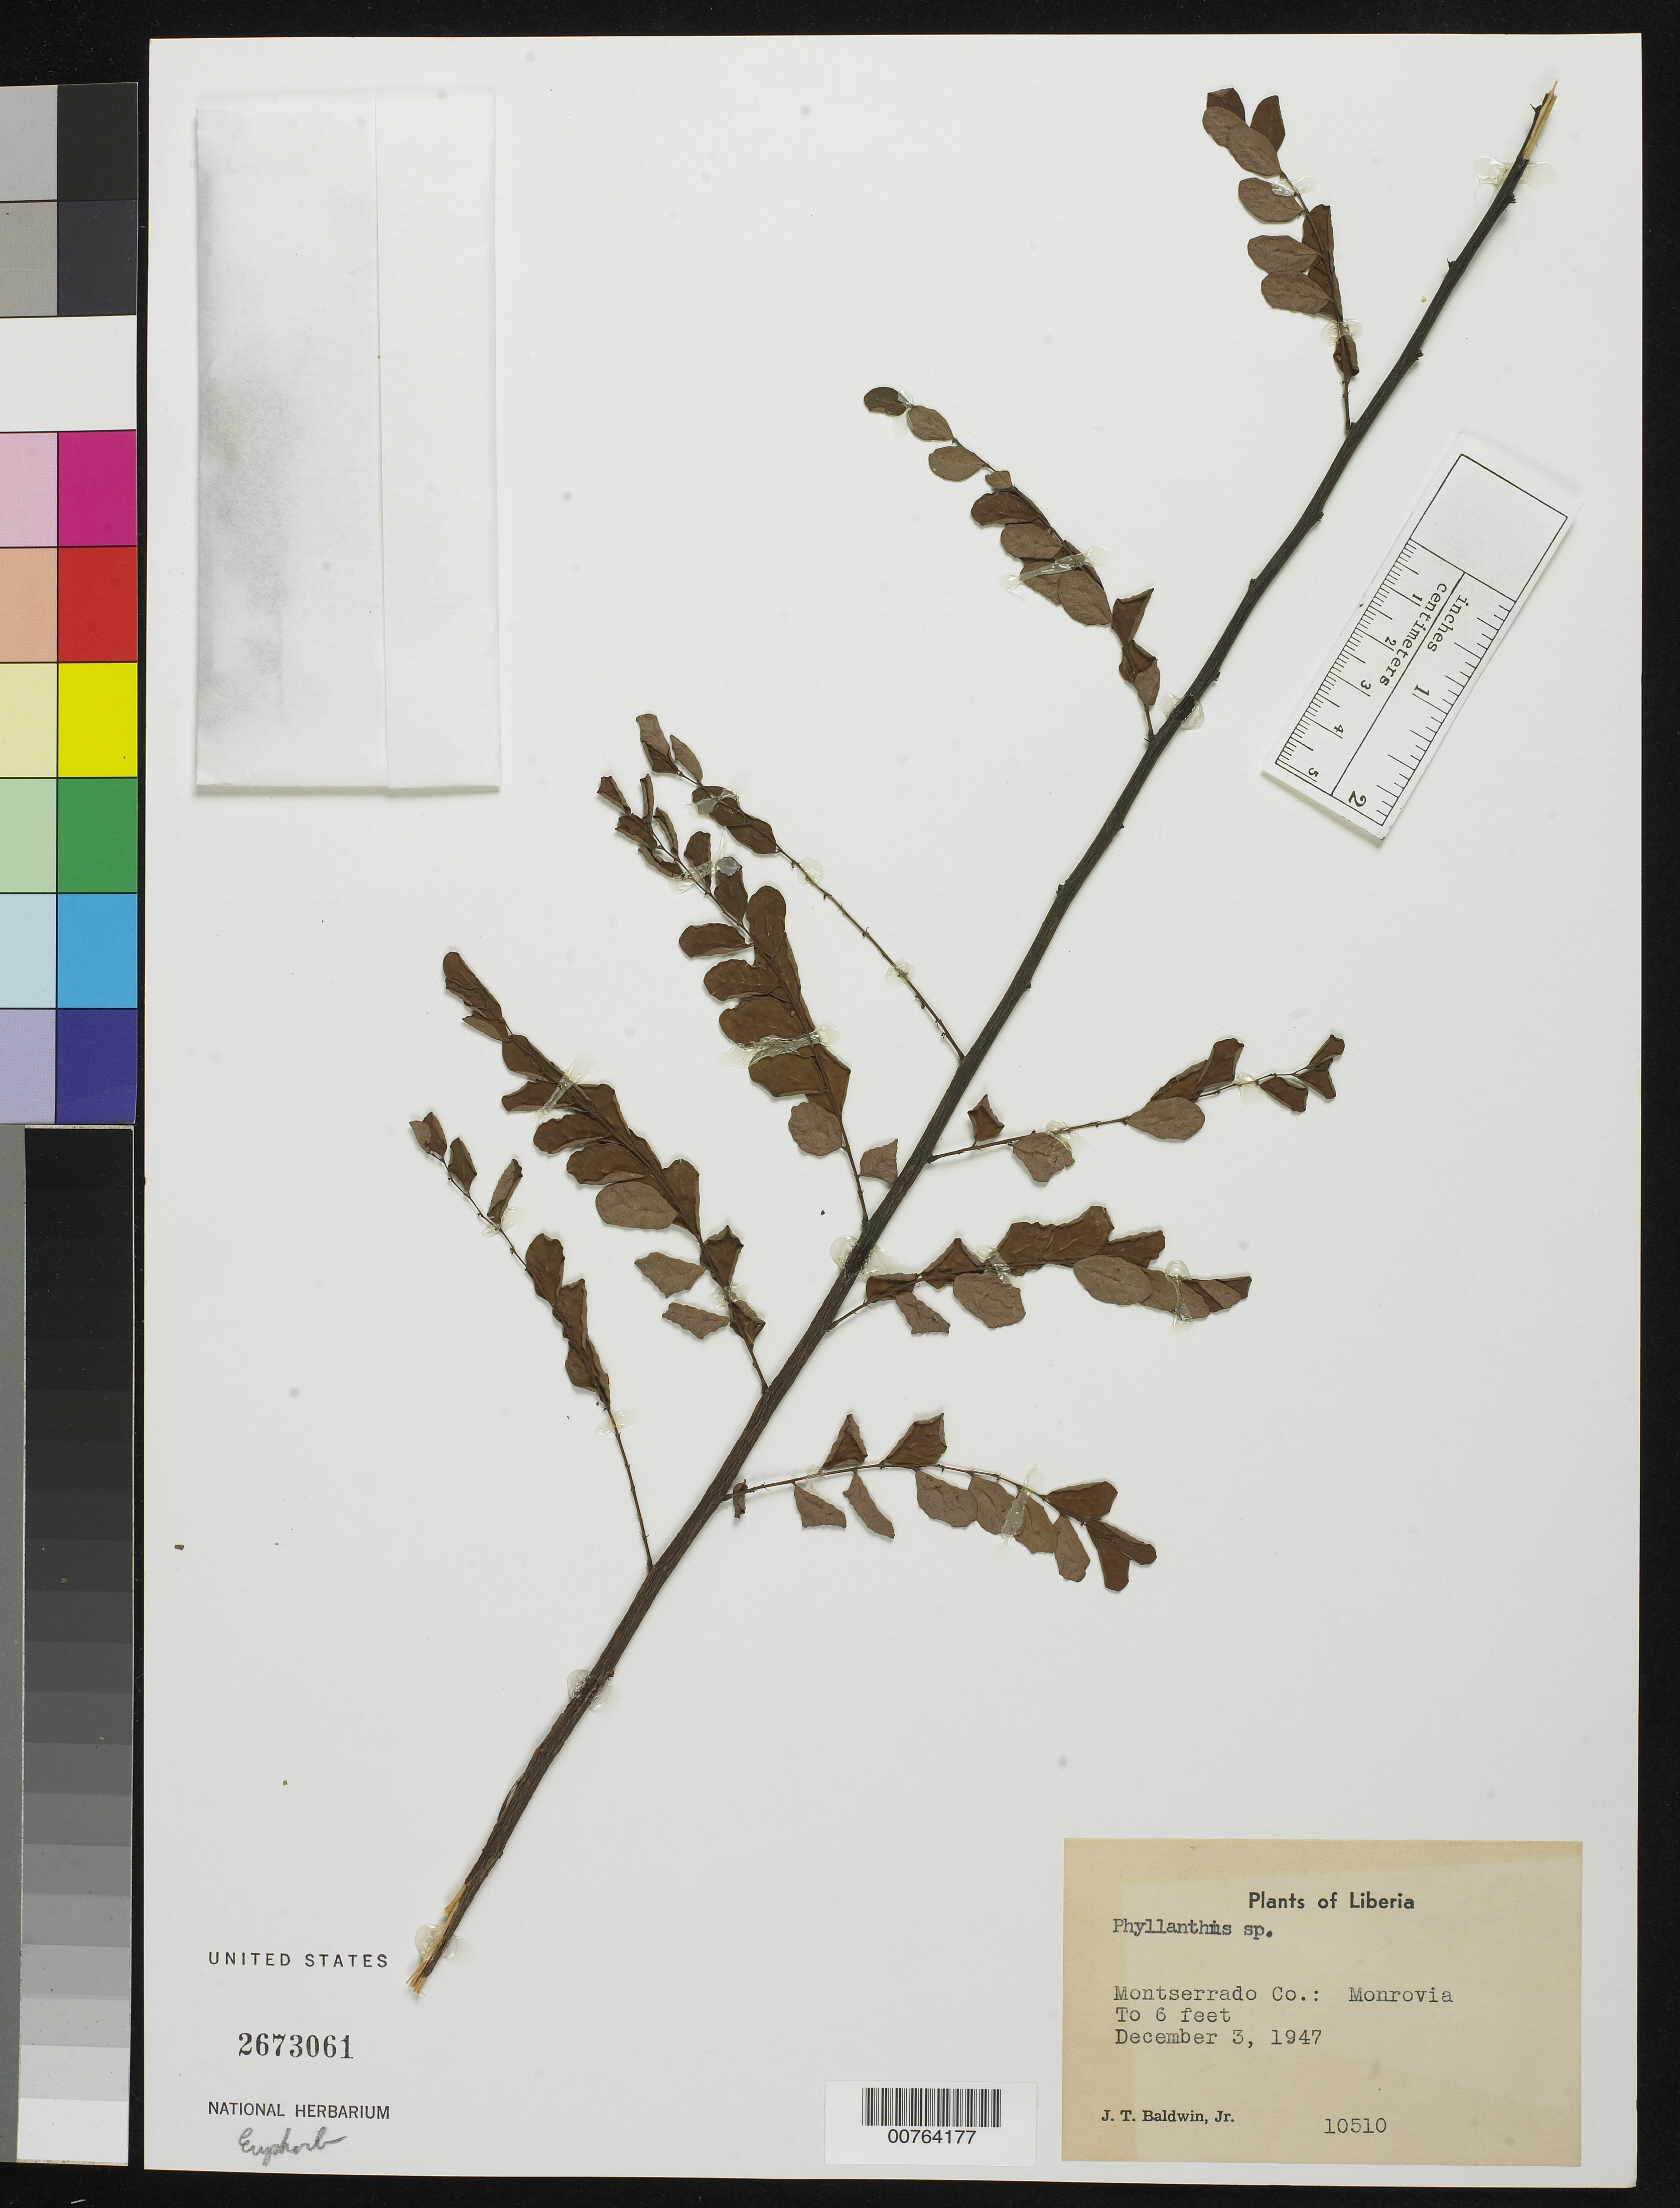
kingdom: Plantae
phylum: Tracheophyta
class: Magnoliopsida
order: Malpighiales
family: Phyllanthaceae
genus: Phyllanthus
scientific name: Phyllanthus sp.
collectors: J. T. Baldwin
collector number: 10510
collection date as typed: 3 Dec 1947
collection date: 1947-12-03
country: Liberia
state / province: Montserrado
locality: Monrovia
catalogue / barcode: US 2673061